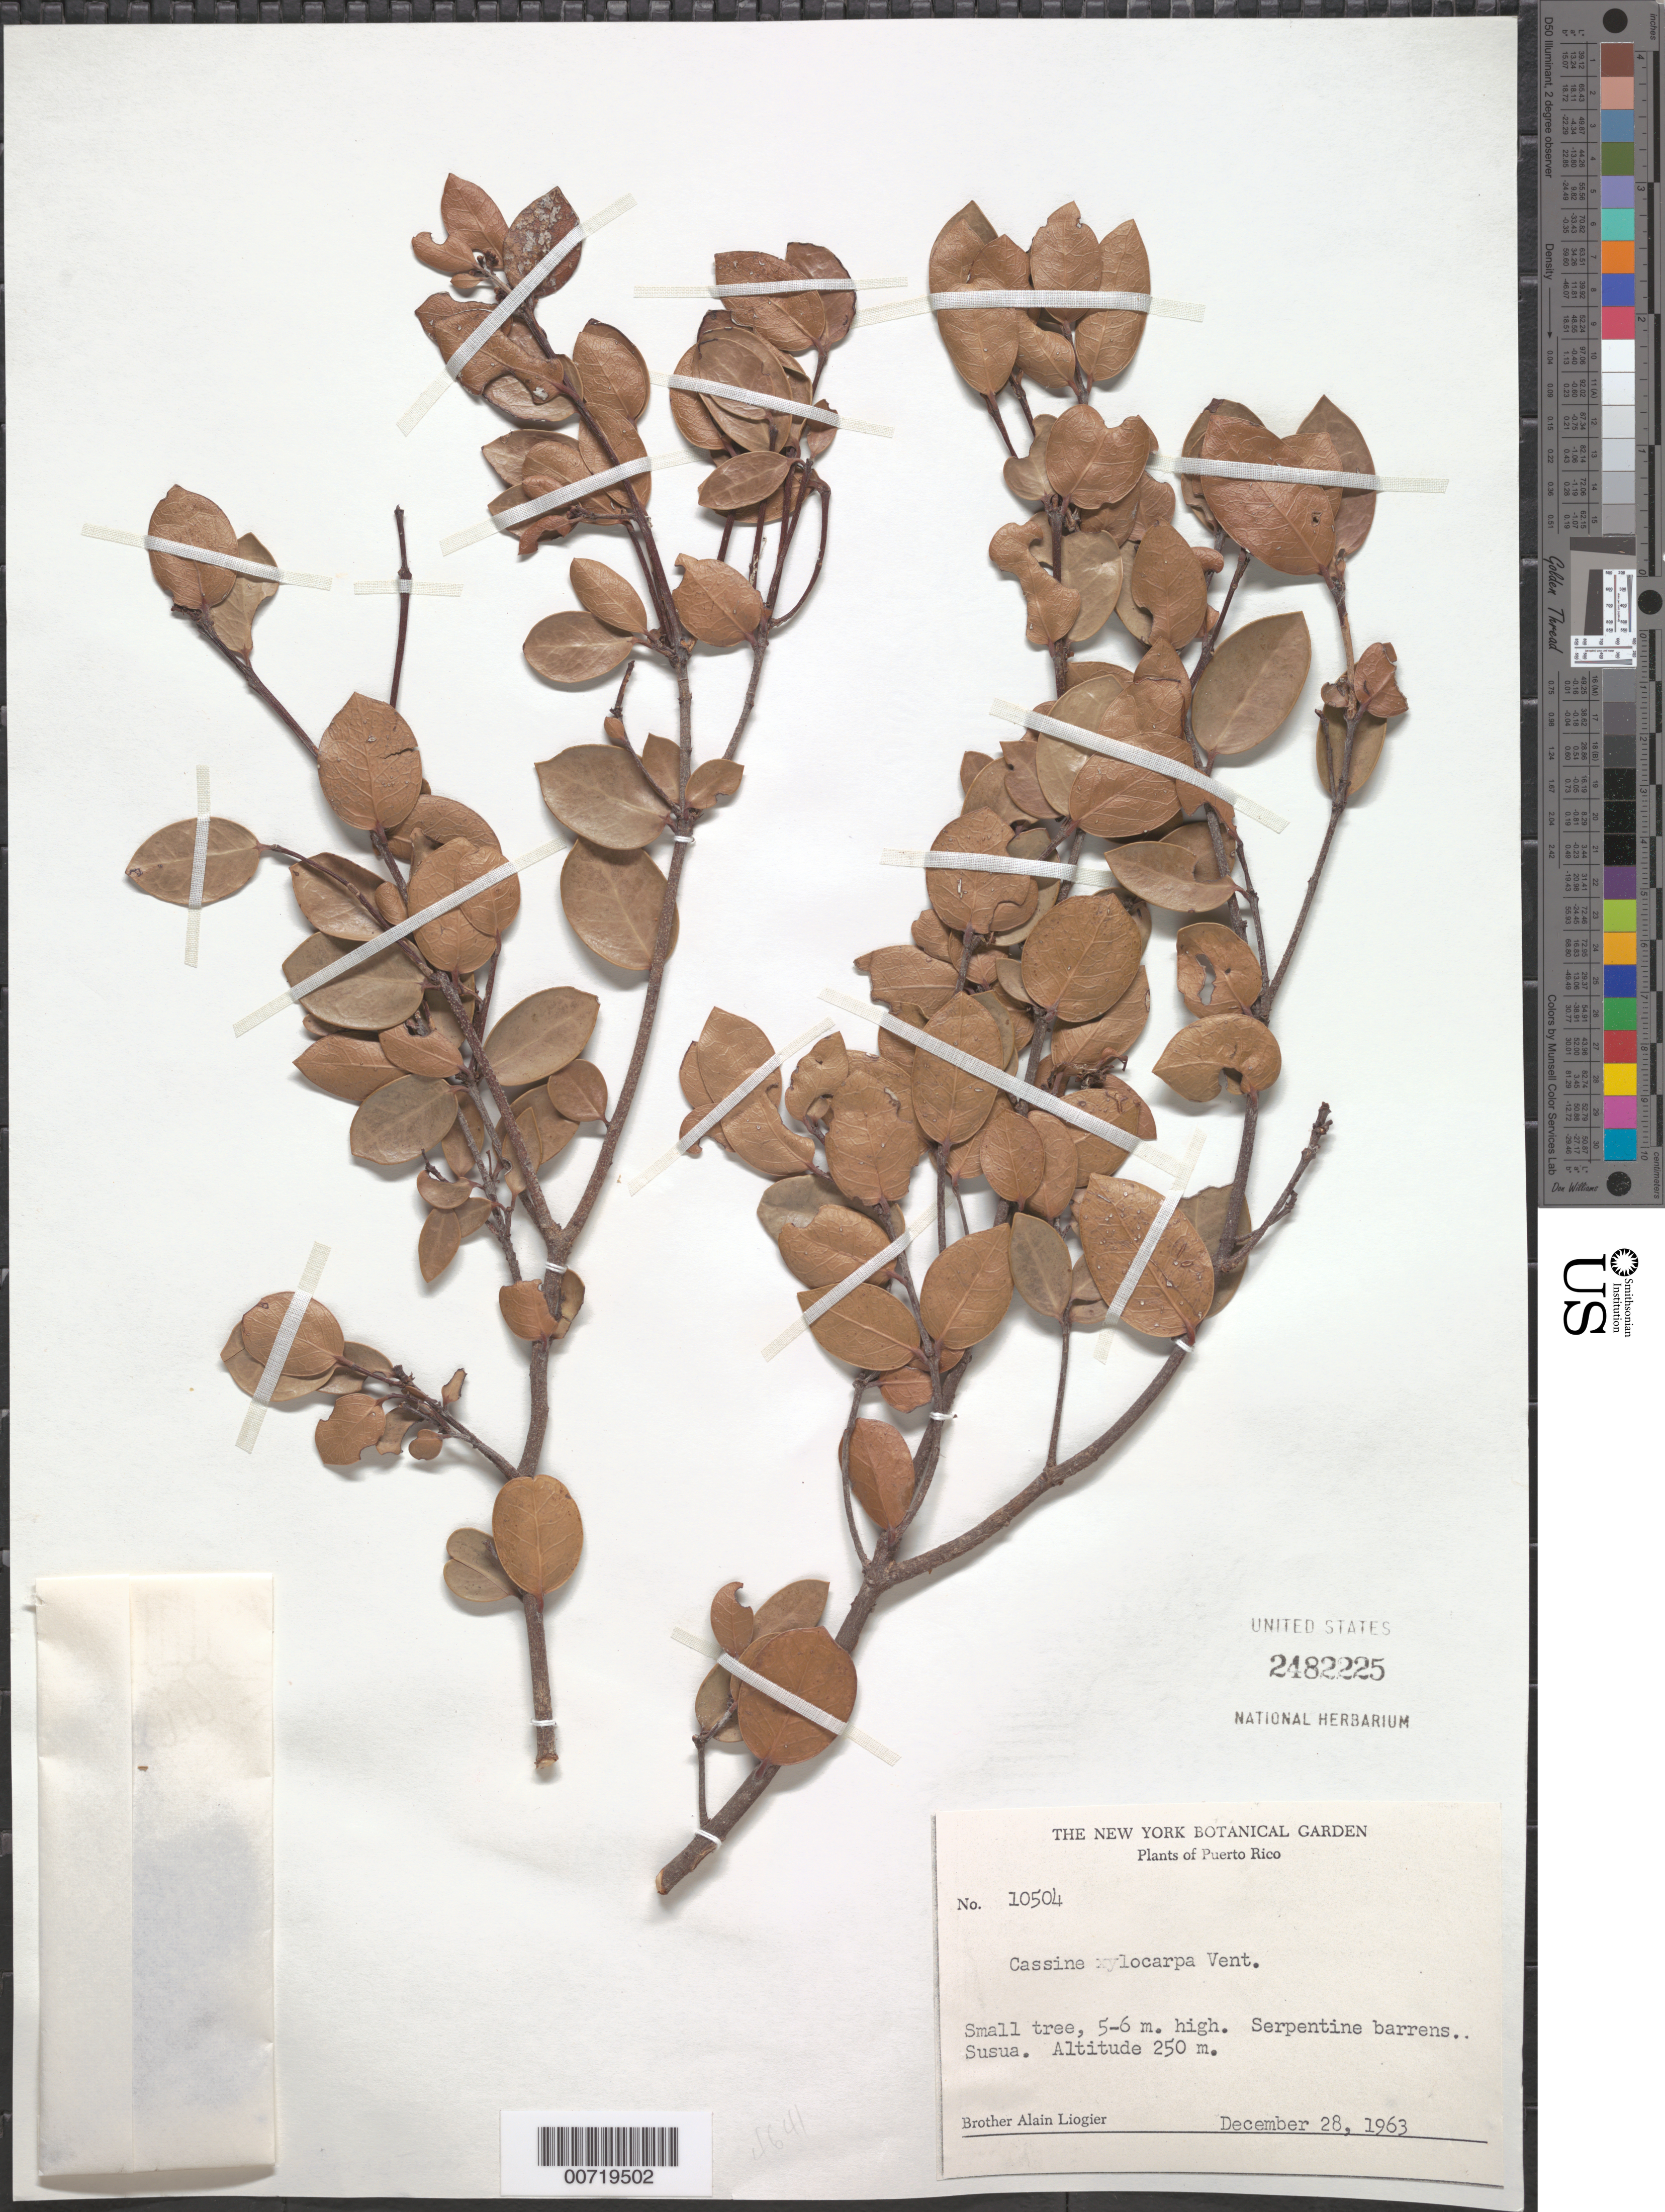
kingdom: Plantae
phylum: Tracheophyta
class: Magnoliopsida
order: Celastrales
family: Celastraceae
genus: Cassine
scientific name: Cassine xylocarpa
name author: Vent.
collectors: A. H. Liogier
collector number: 10504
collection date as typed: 28 Dec 1963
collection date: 1963-12-28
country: Puerto Rico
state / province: Yauco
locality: Susua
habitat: Serpentine barrens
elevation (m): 250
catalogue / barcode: US 2482225